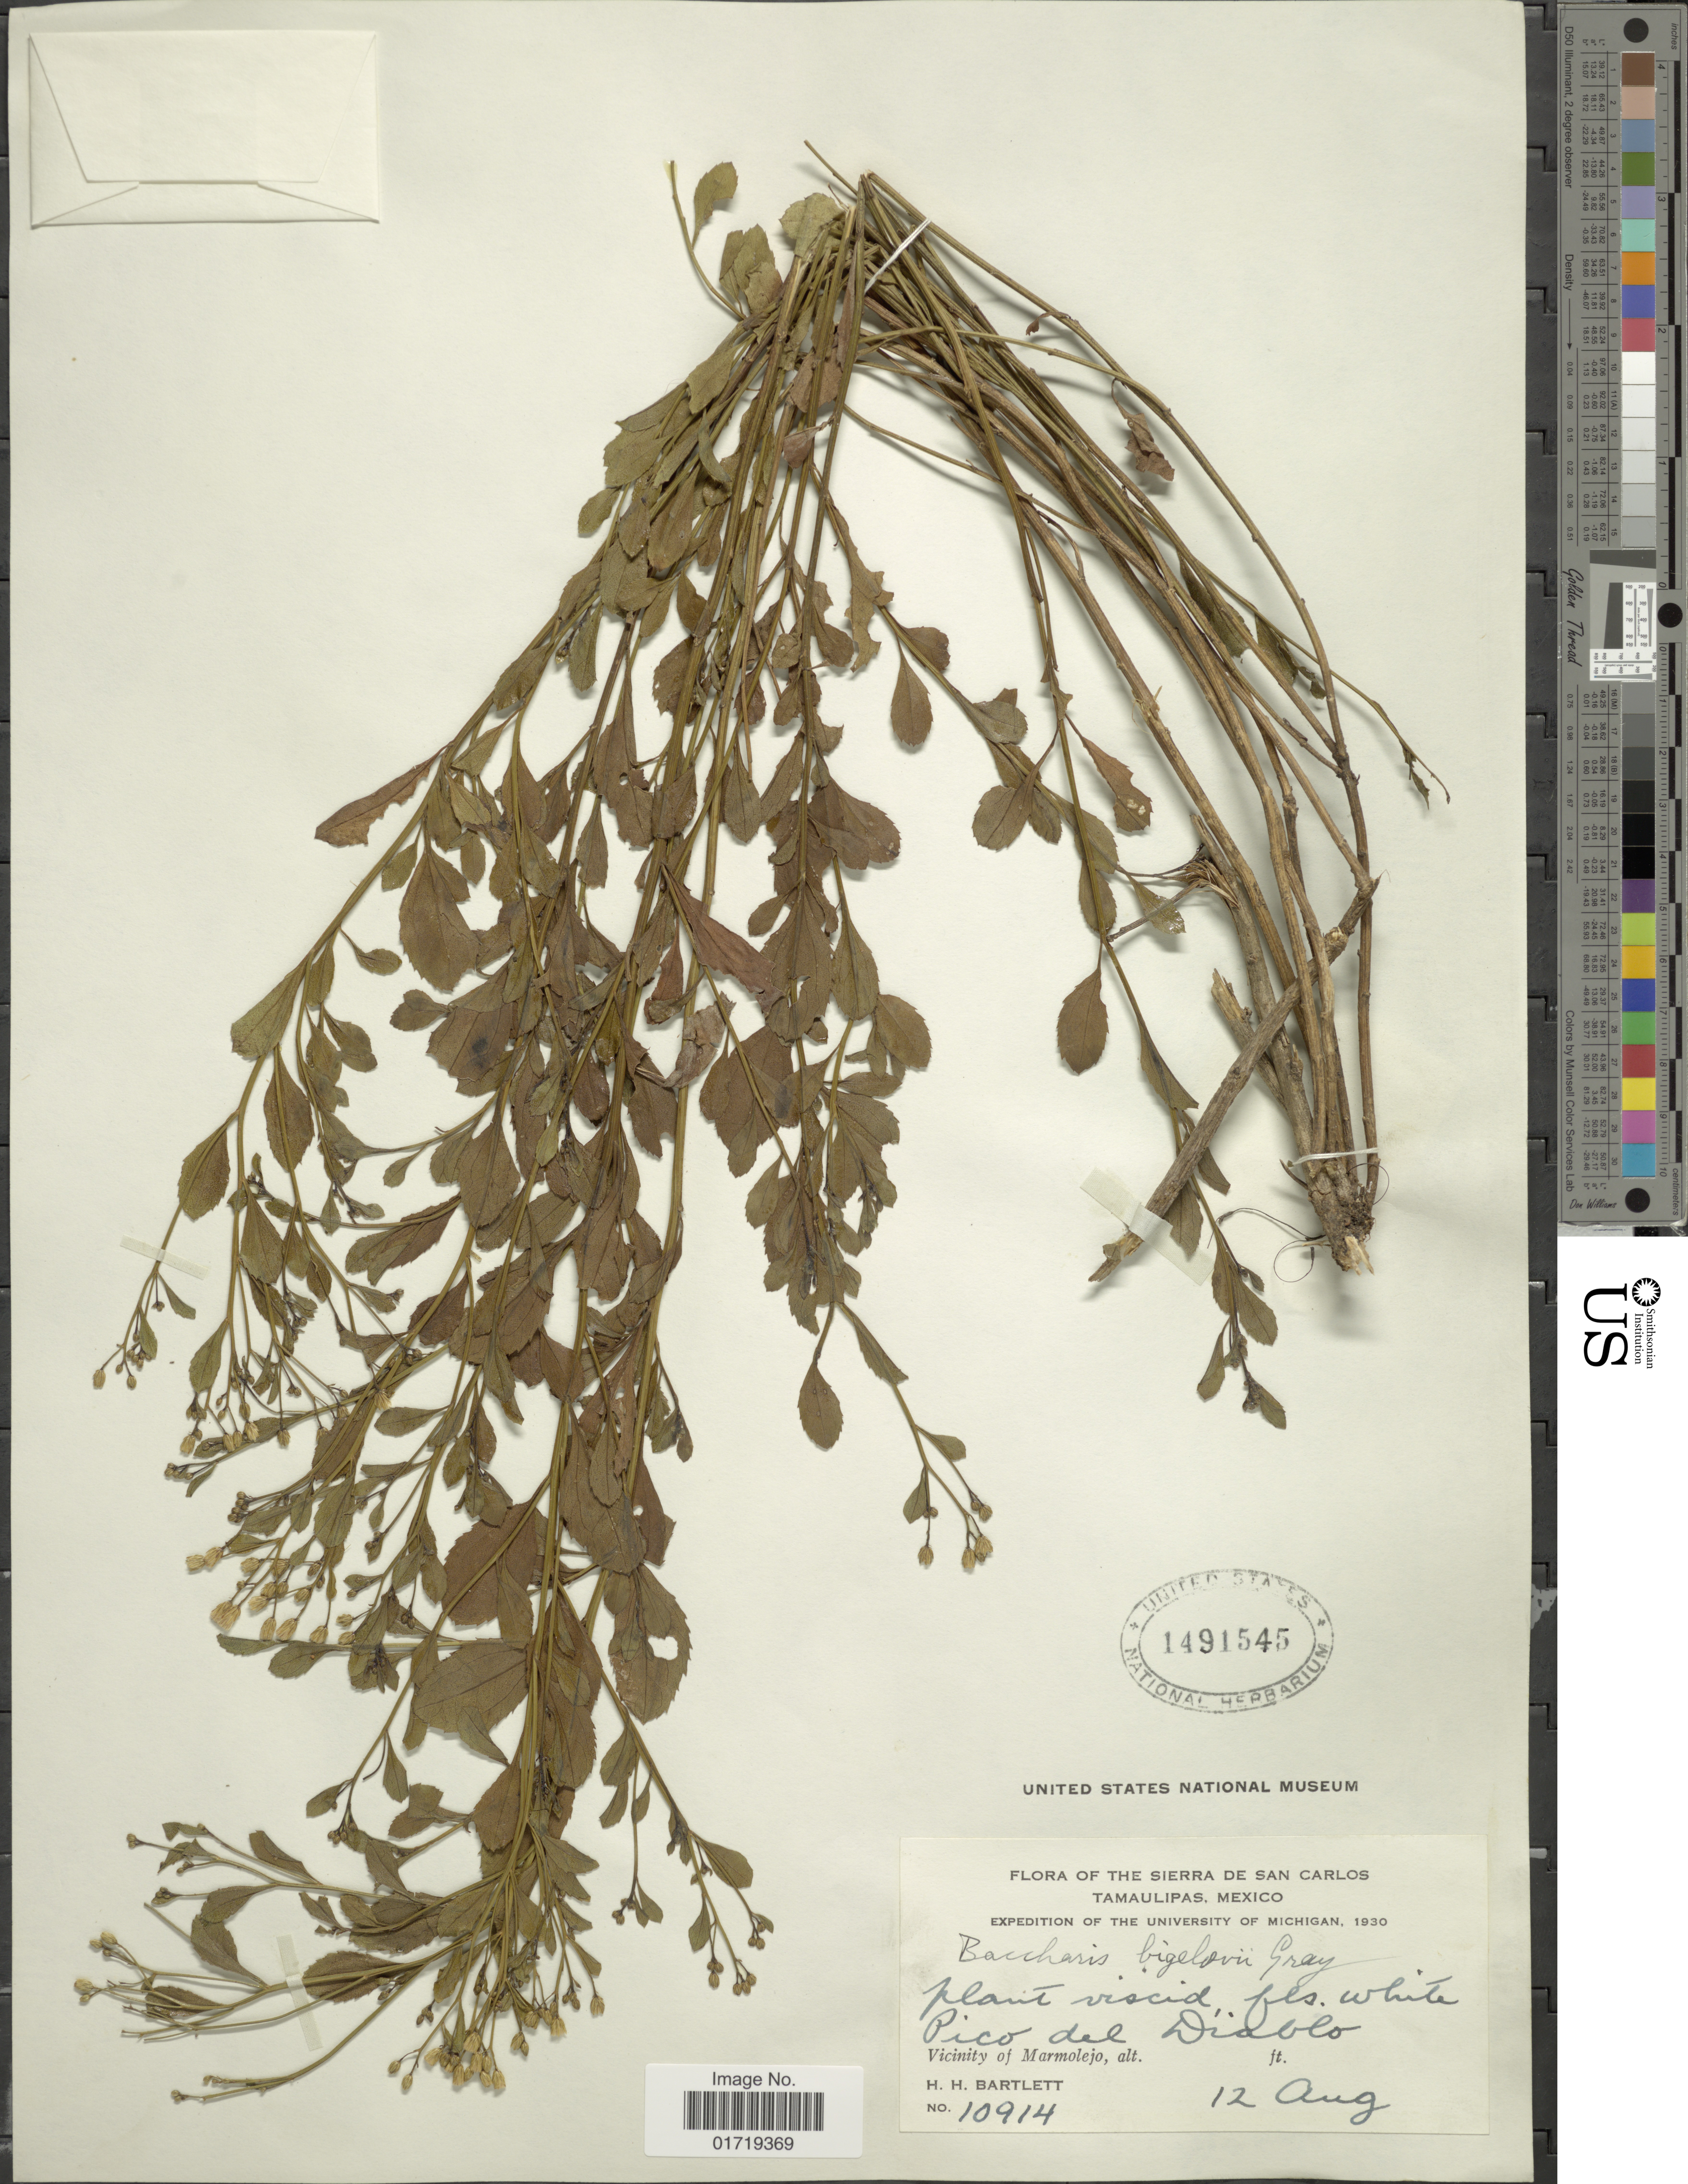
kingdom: Plantae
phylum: Tracheophyta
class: Magnoliopsida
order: Asterales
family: Asteraceae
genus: Baccharis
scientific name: Baccharis bigelovii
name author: A. Gray in Torr.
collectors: H. H. Bartlett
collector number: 10914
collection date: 1930-08-12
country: Mexico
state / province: Tamaulipas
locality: The Sierra de San Carlos, Tamailipas, Mexico, Pico del Diablo, Vicinity of Marmolejo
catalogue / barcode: US 1491545